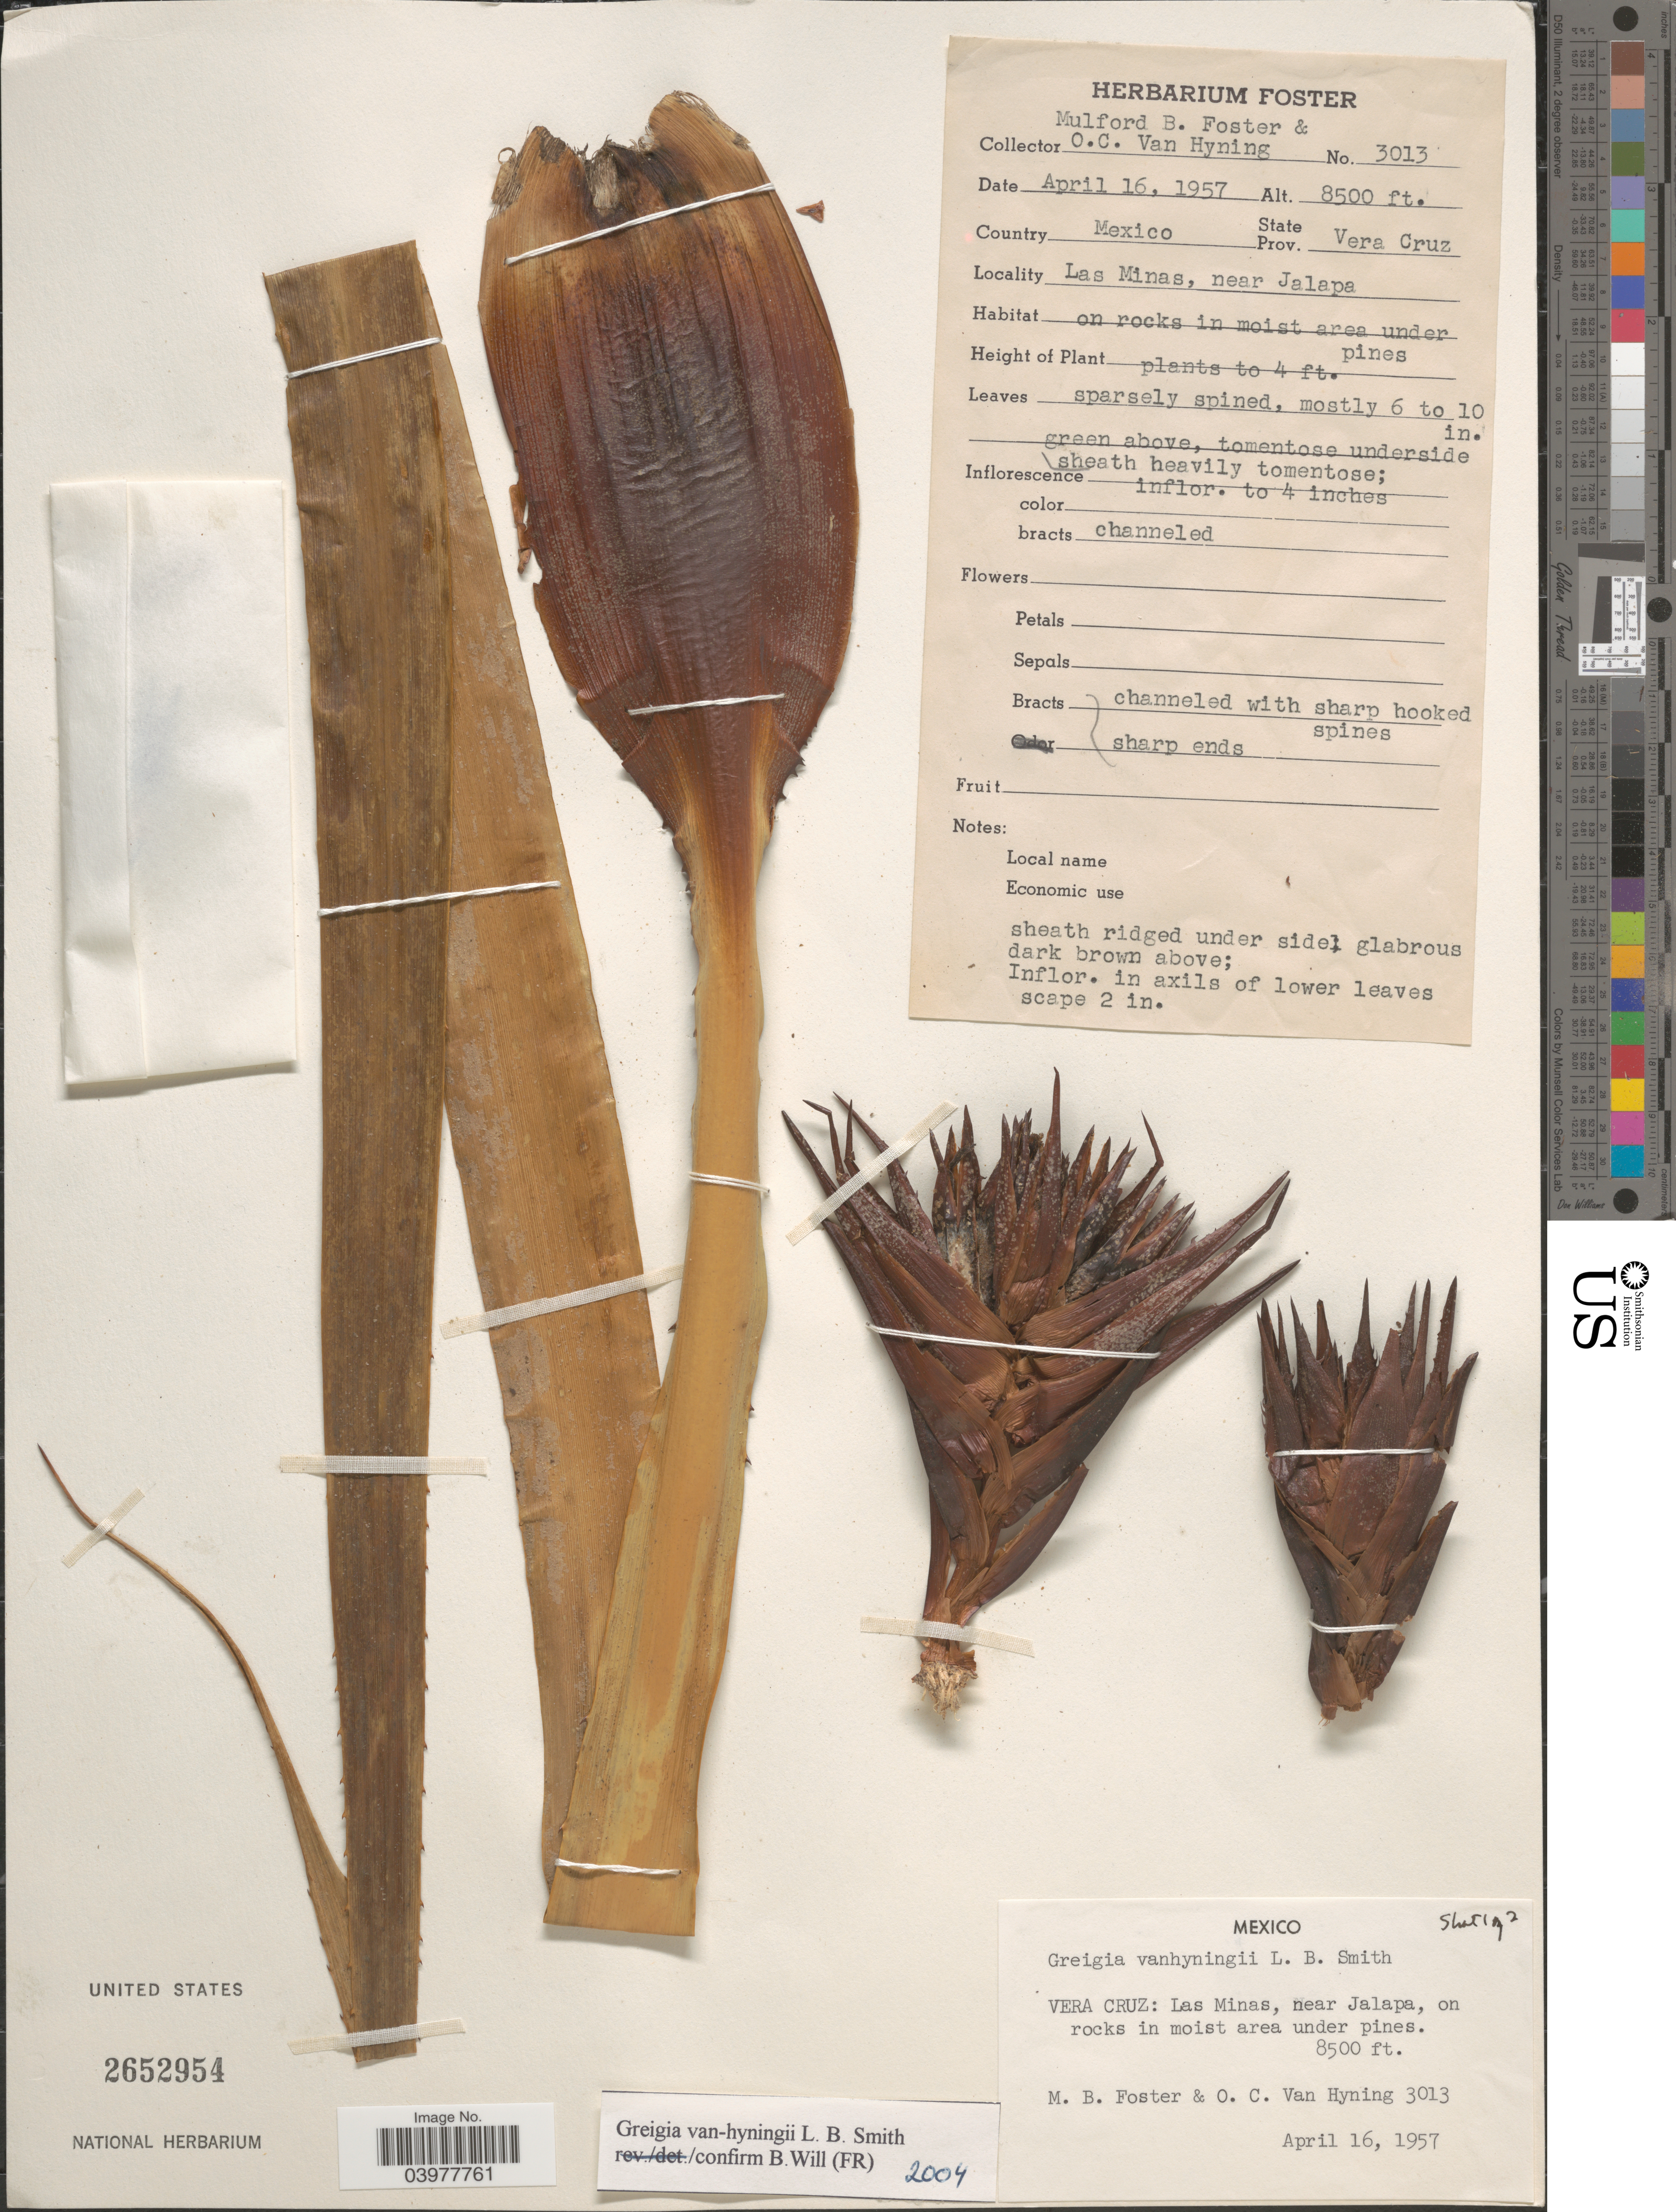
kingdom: Plantae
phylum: Tracheophyta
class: Liliopsida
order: Poales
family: Bromeliaceae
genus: Greigia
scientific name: Greigia van-hyningii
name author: L.B. Sm.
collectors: M. B. Foster & O. Van Hyning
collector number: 3013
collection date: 1957-04-16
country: Mexico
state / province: Veracruz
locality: Vera Cruz: Las Minas, near Jalapa, on rocks in moist area under pines.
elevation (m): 2591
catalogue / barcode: US 2652954